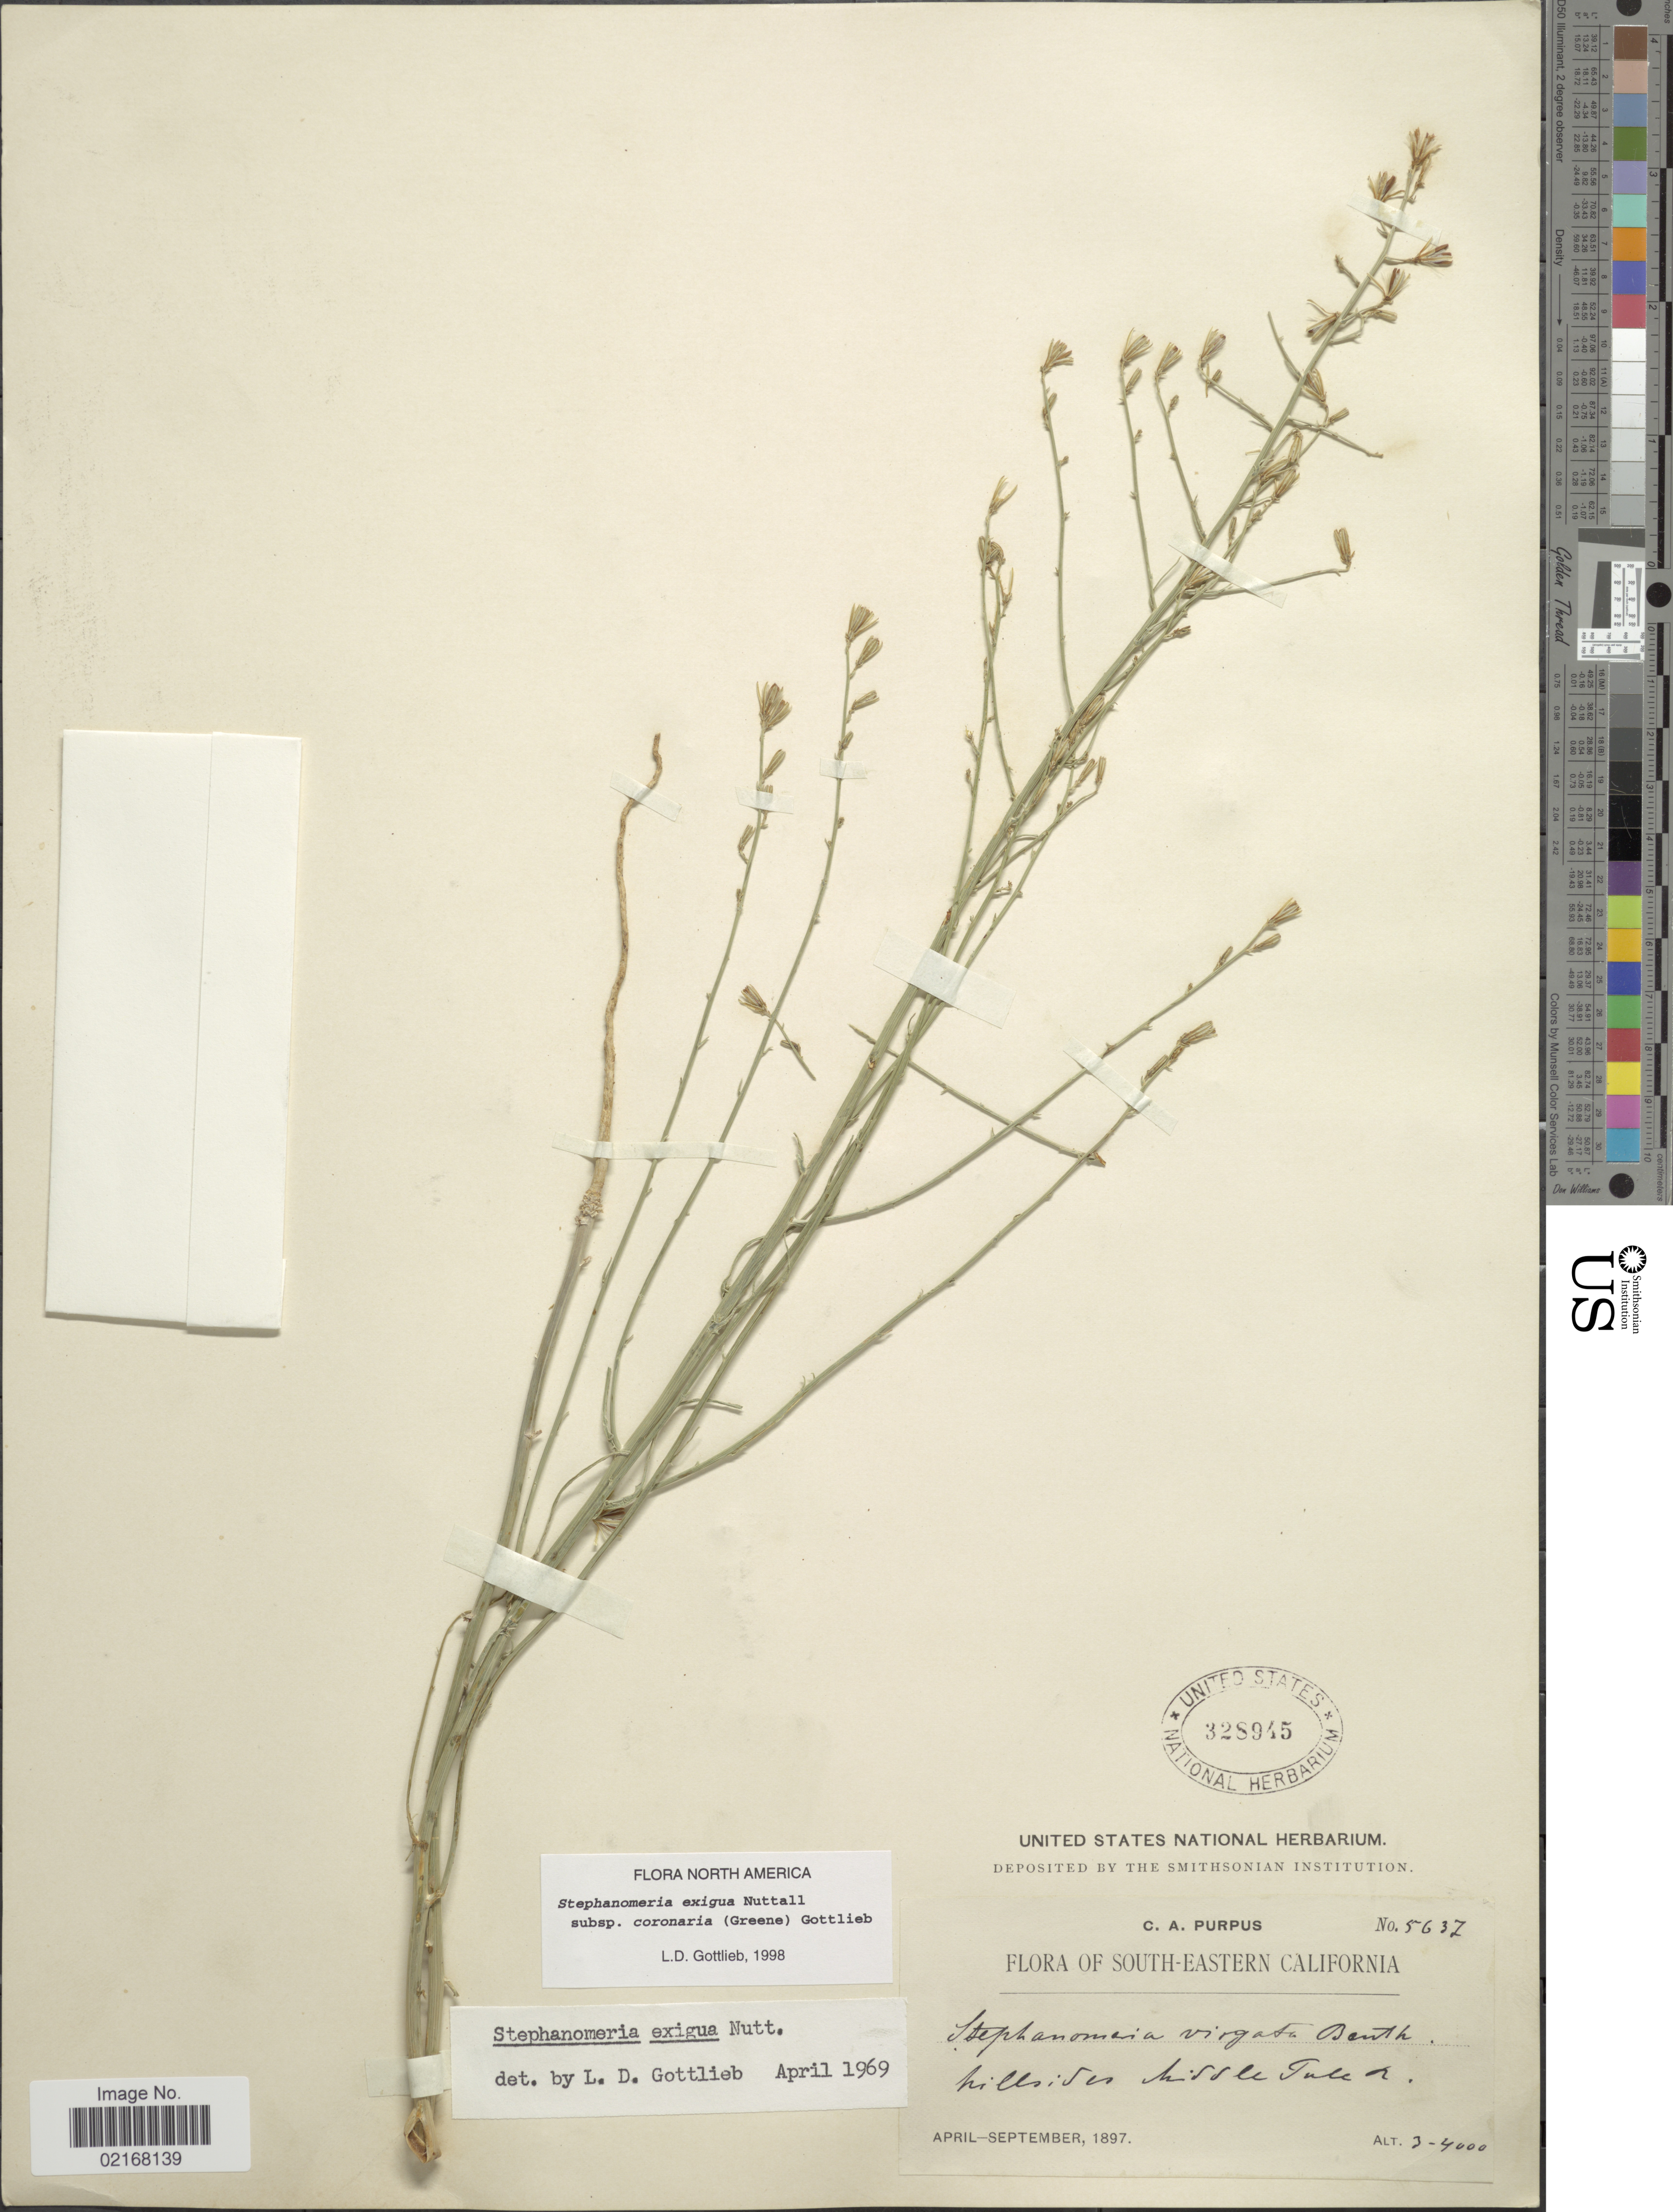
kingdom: Plantae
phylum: Tracheophyta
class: Magnoliopsida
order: Asterales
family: Asteraceae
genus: Stephanomeria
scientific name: Stephanomeria exigua subsp. coronaria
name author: (Greene) Gottlieb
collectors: C. A. Purpus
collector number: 5637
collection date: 1897-04/1897-09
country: United States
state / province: California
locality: South-Eastern California. Hillsides middle Tule R.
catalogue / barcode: US 328945